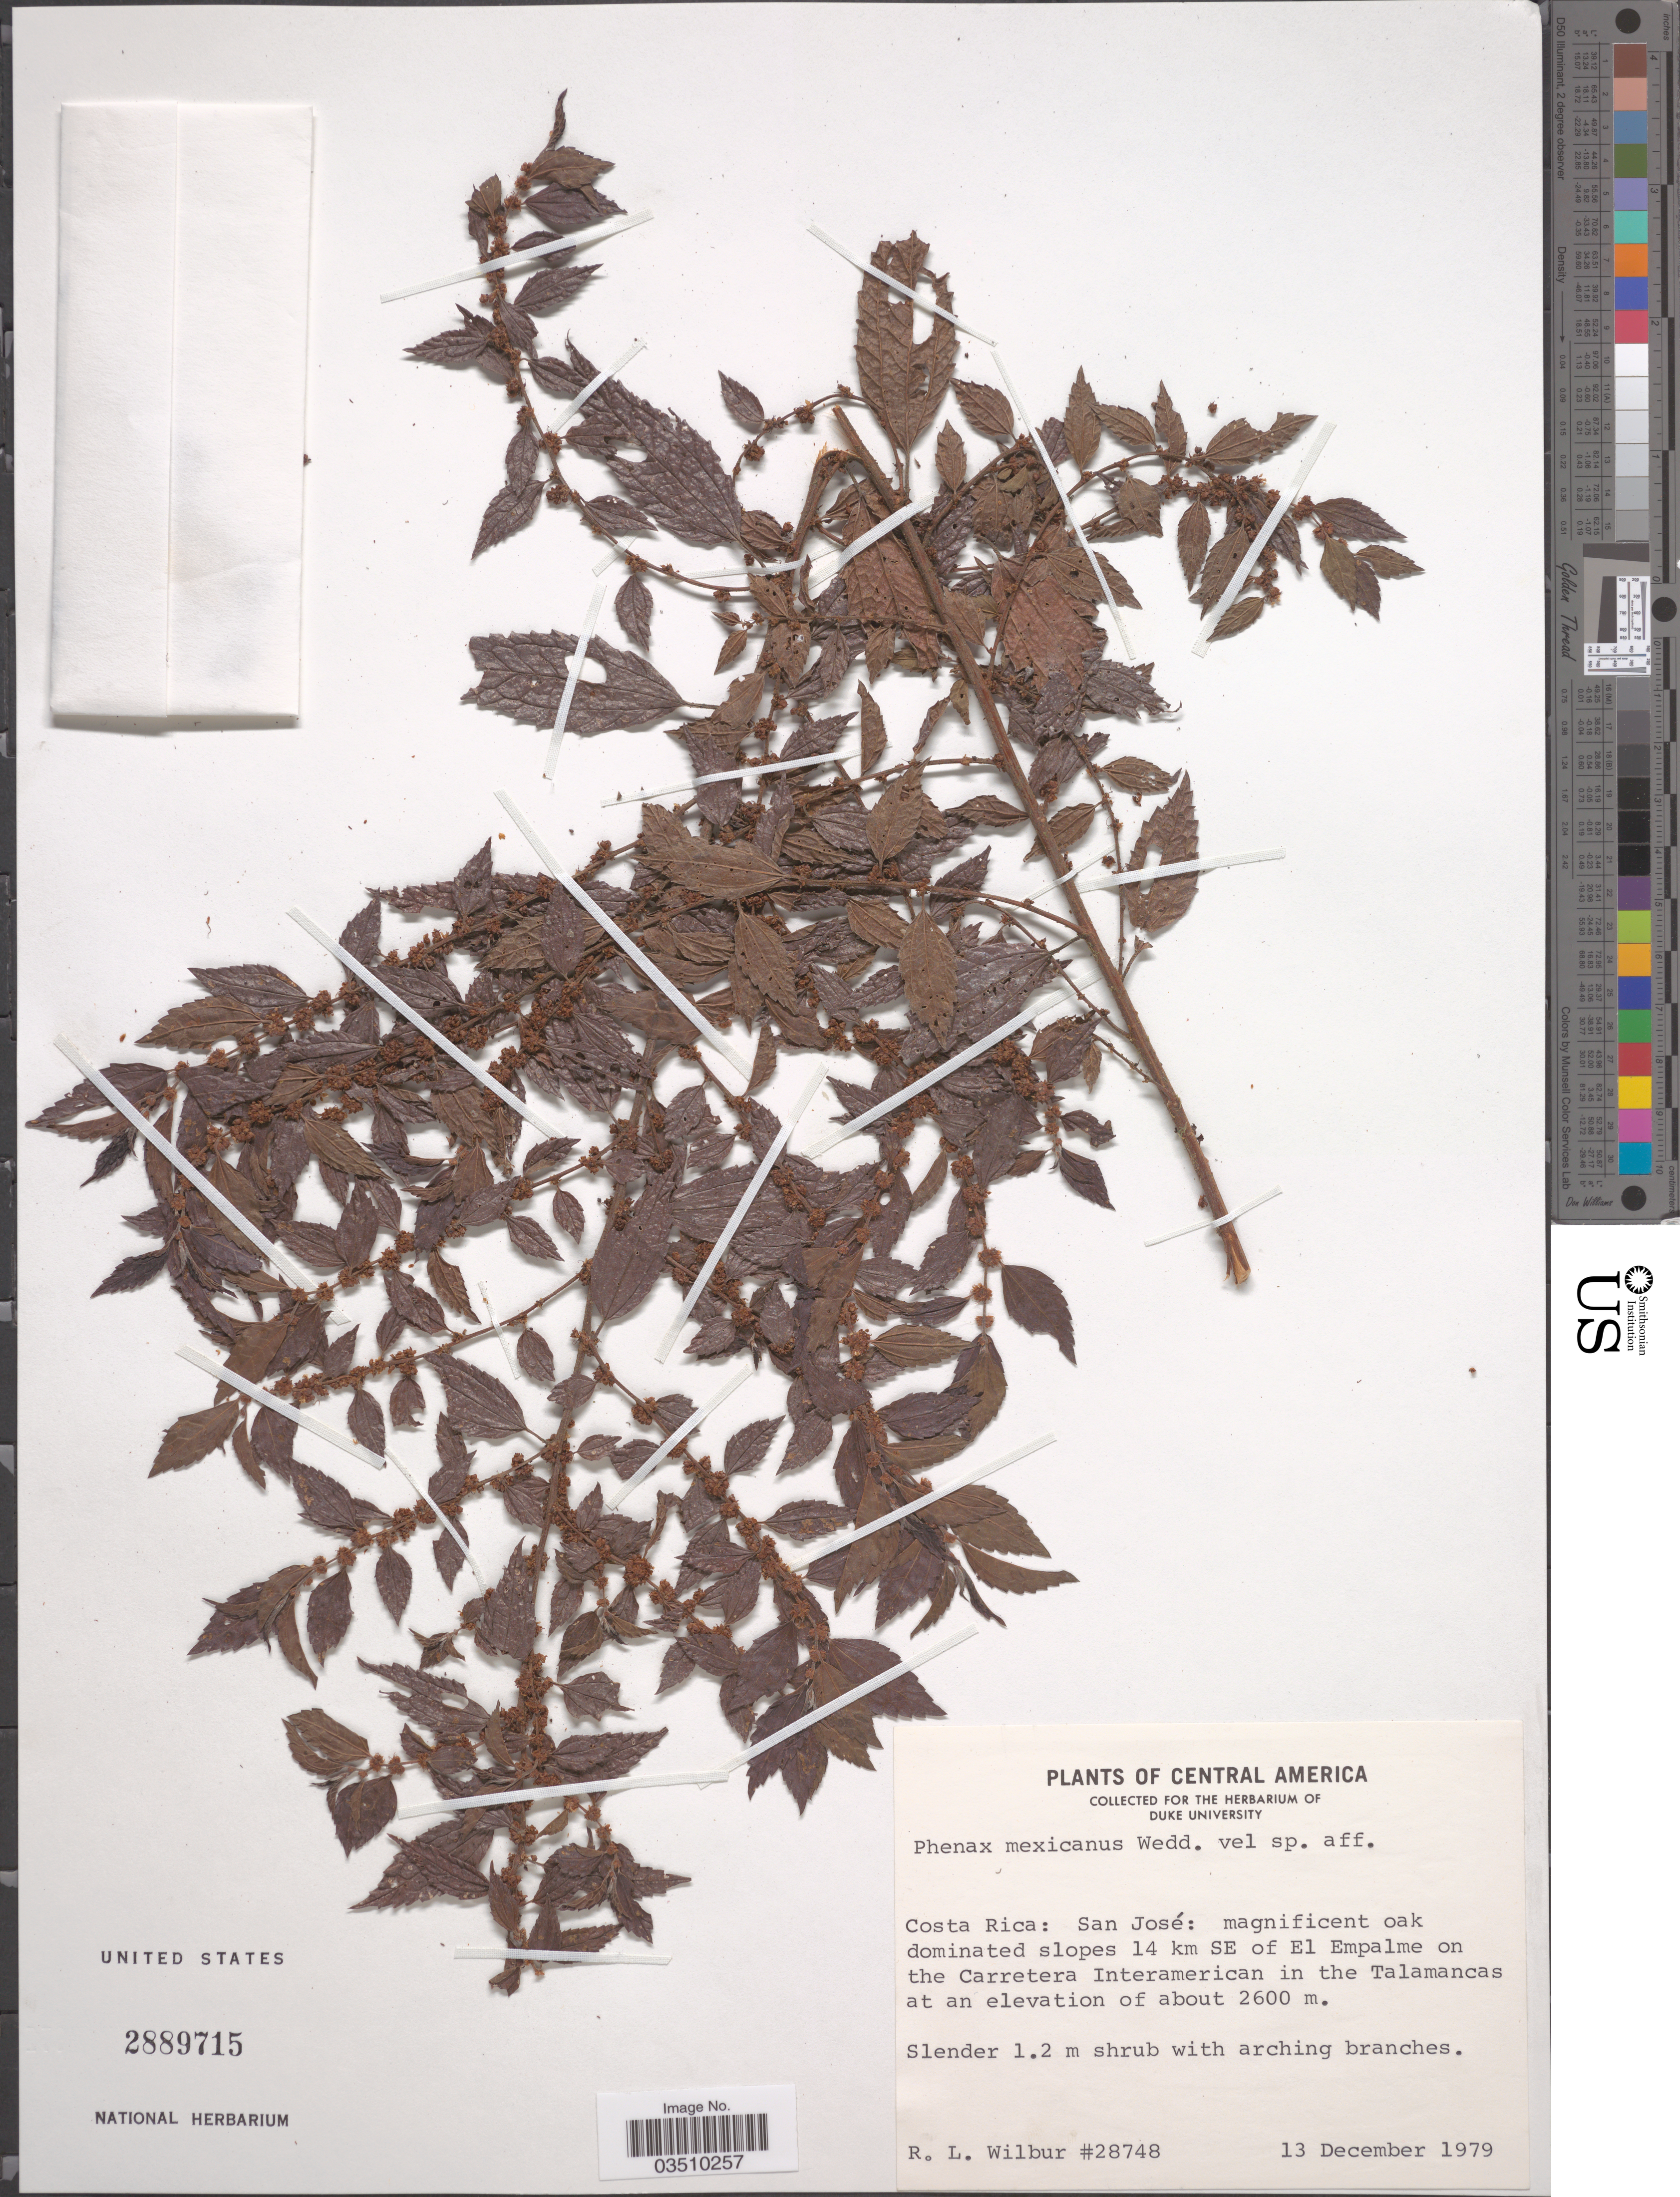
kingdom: Plantae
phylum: Tracheophyta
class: Magnoliopsida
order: Rosales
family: Urticaceae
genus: Phenax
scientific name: Phenax mexicanus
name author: Wedd.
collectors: R. L. Wilbur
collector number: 28748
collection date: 1979-12-13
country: Costa Rica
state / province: San José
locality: Magnificent oak dominated slopes 14 km SE of El Empalme on the Carretera Interamerican in the Talamancas.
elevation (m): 2600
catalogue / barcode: US 2889715